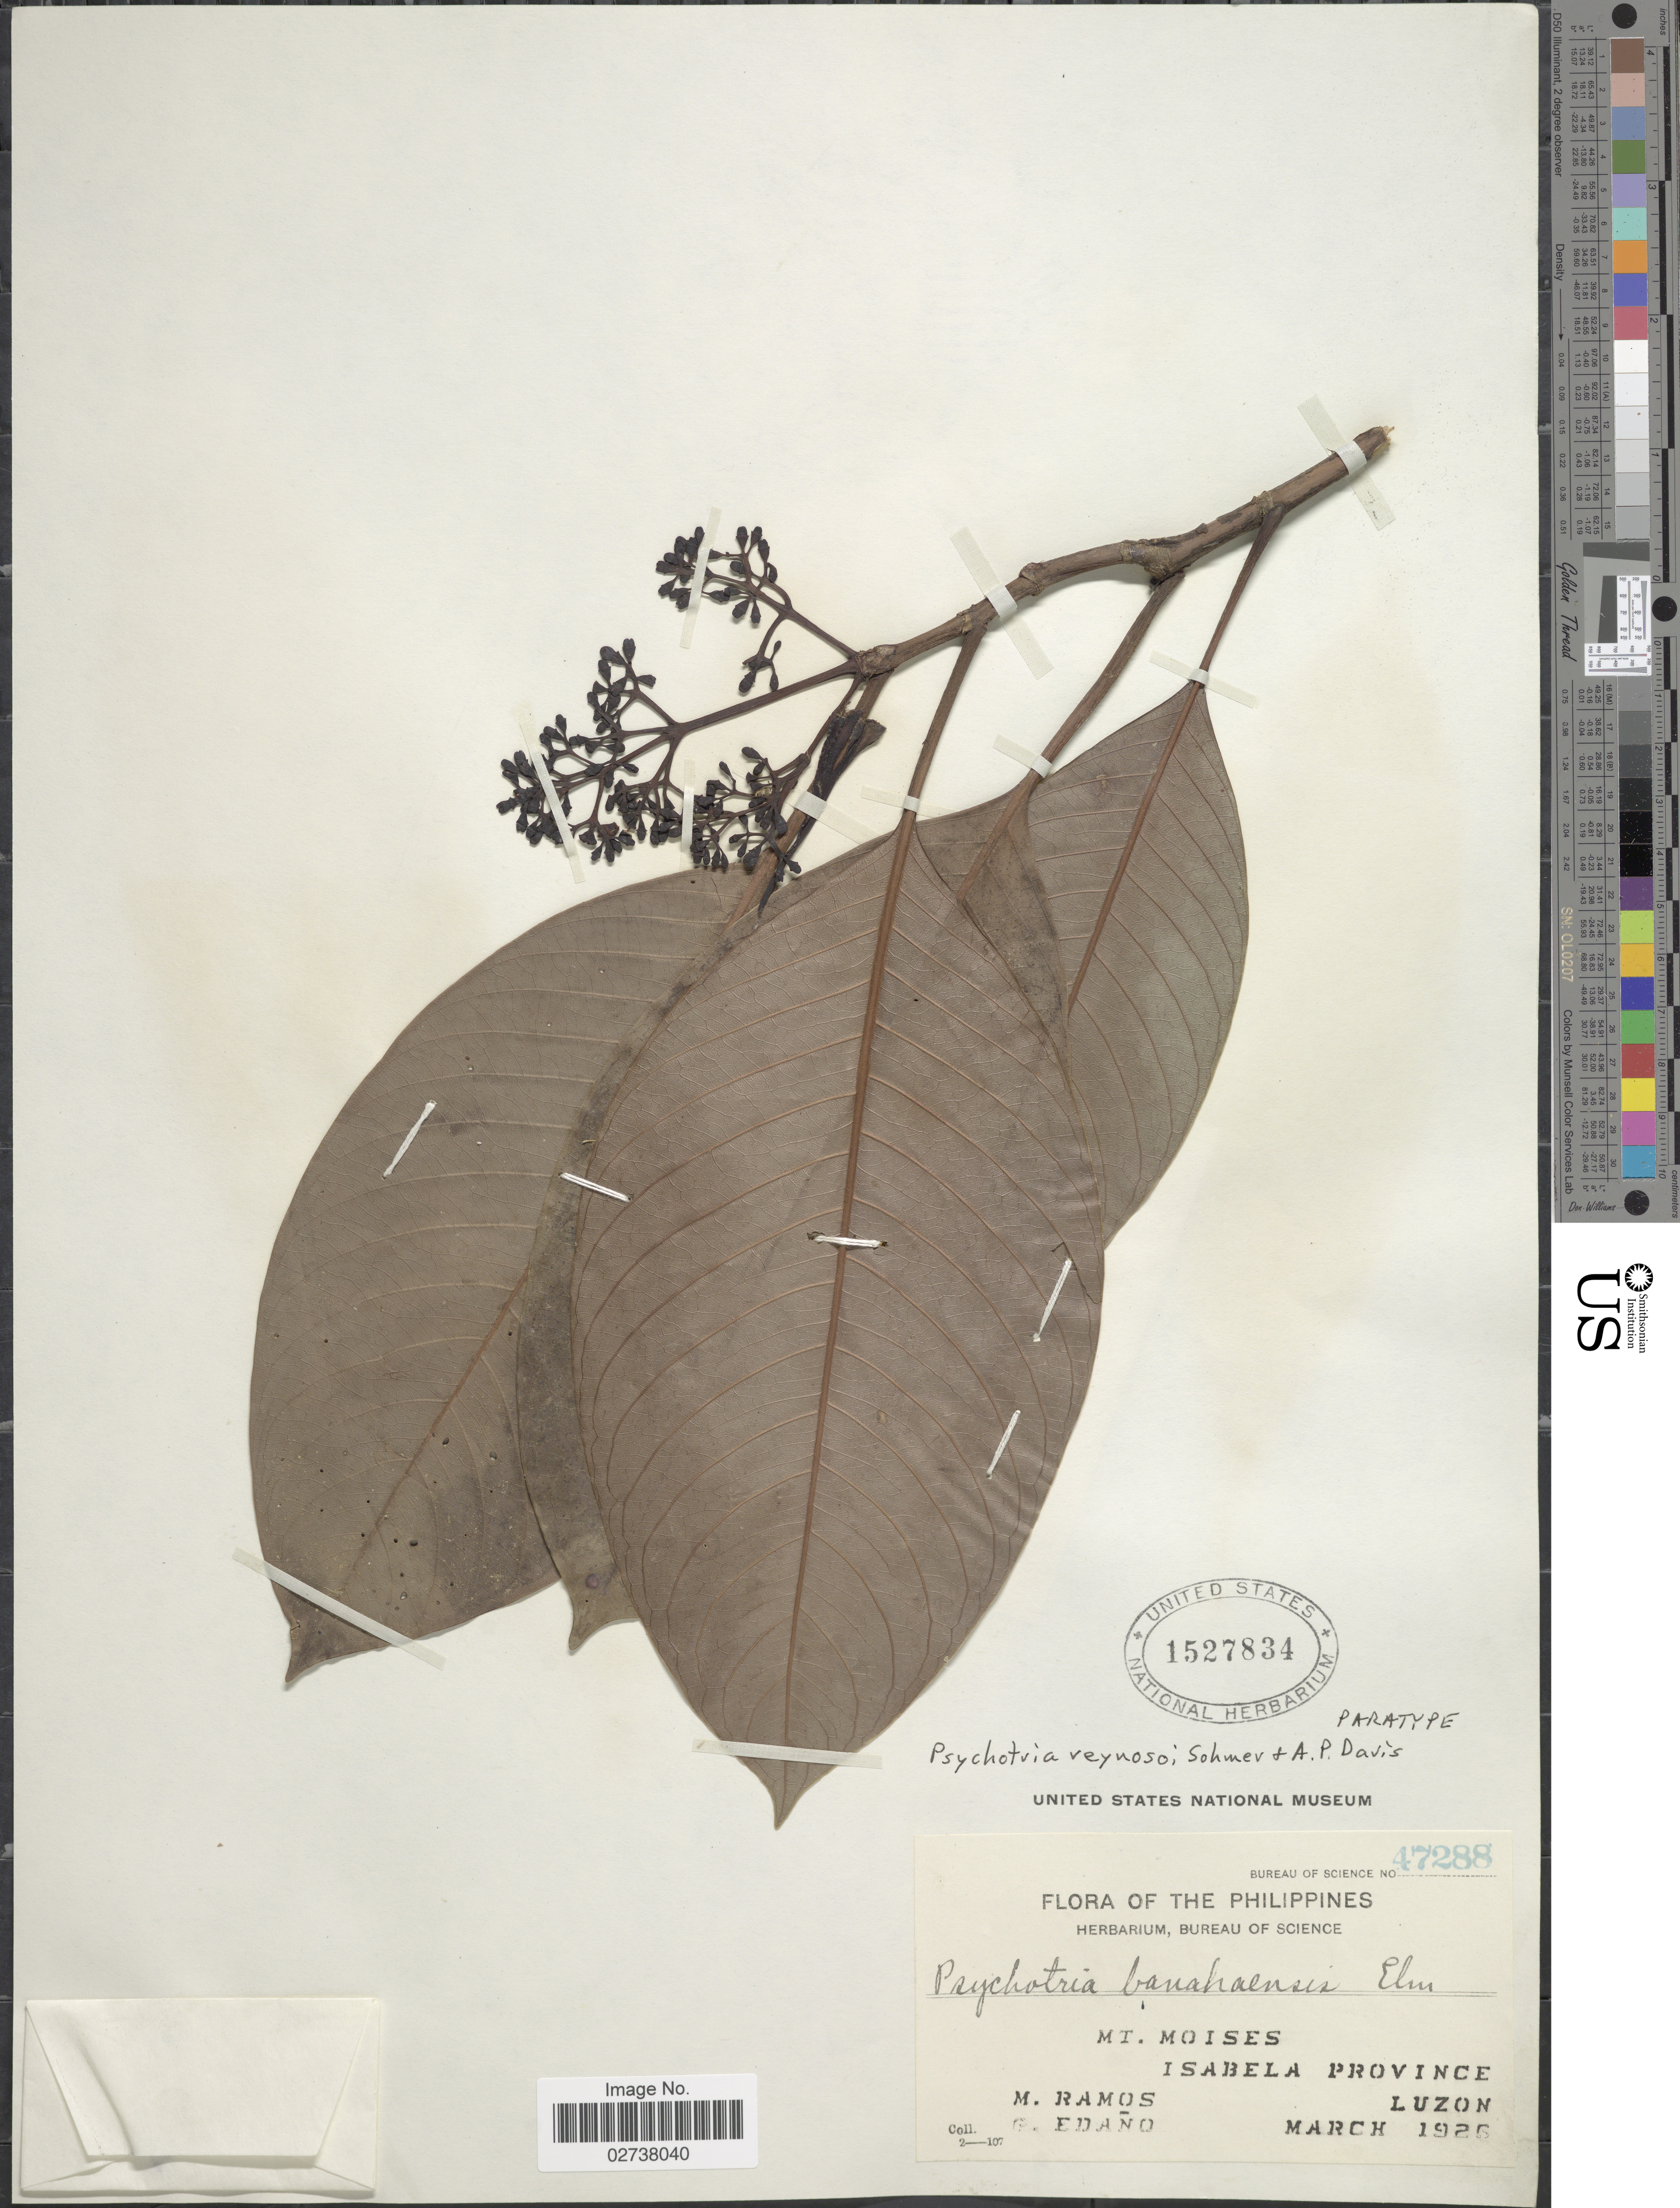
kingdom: Plantae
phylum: Tracheophyta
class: Magnoliopsida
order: Gentianales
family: Rubiaceae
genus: Psychotria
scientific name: Psychotria reynosoi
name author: Sohmer & A.P. Davis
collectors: M. Ramos & G. Edaño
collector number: Bureau of Science 47288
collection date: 1926-03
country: Philippines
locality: Mt. Moises, Isabela province, Luzon.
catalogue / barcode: US 1527834